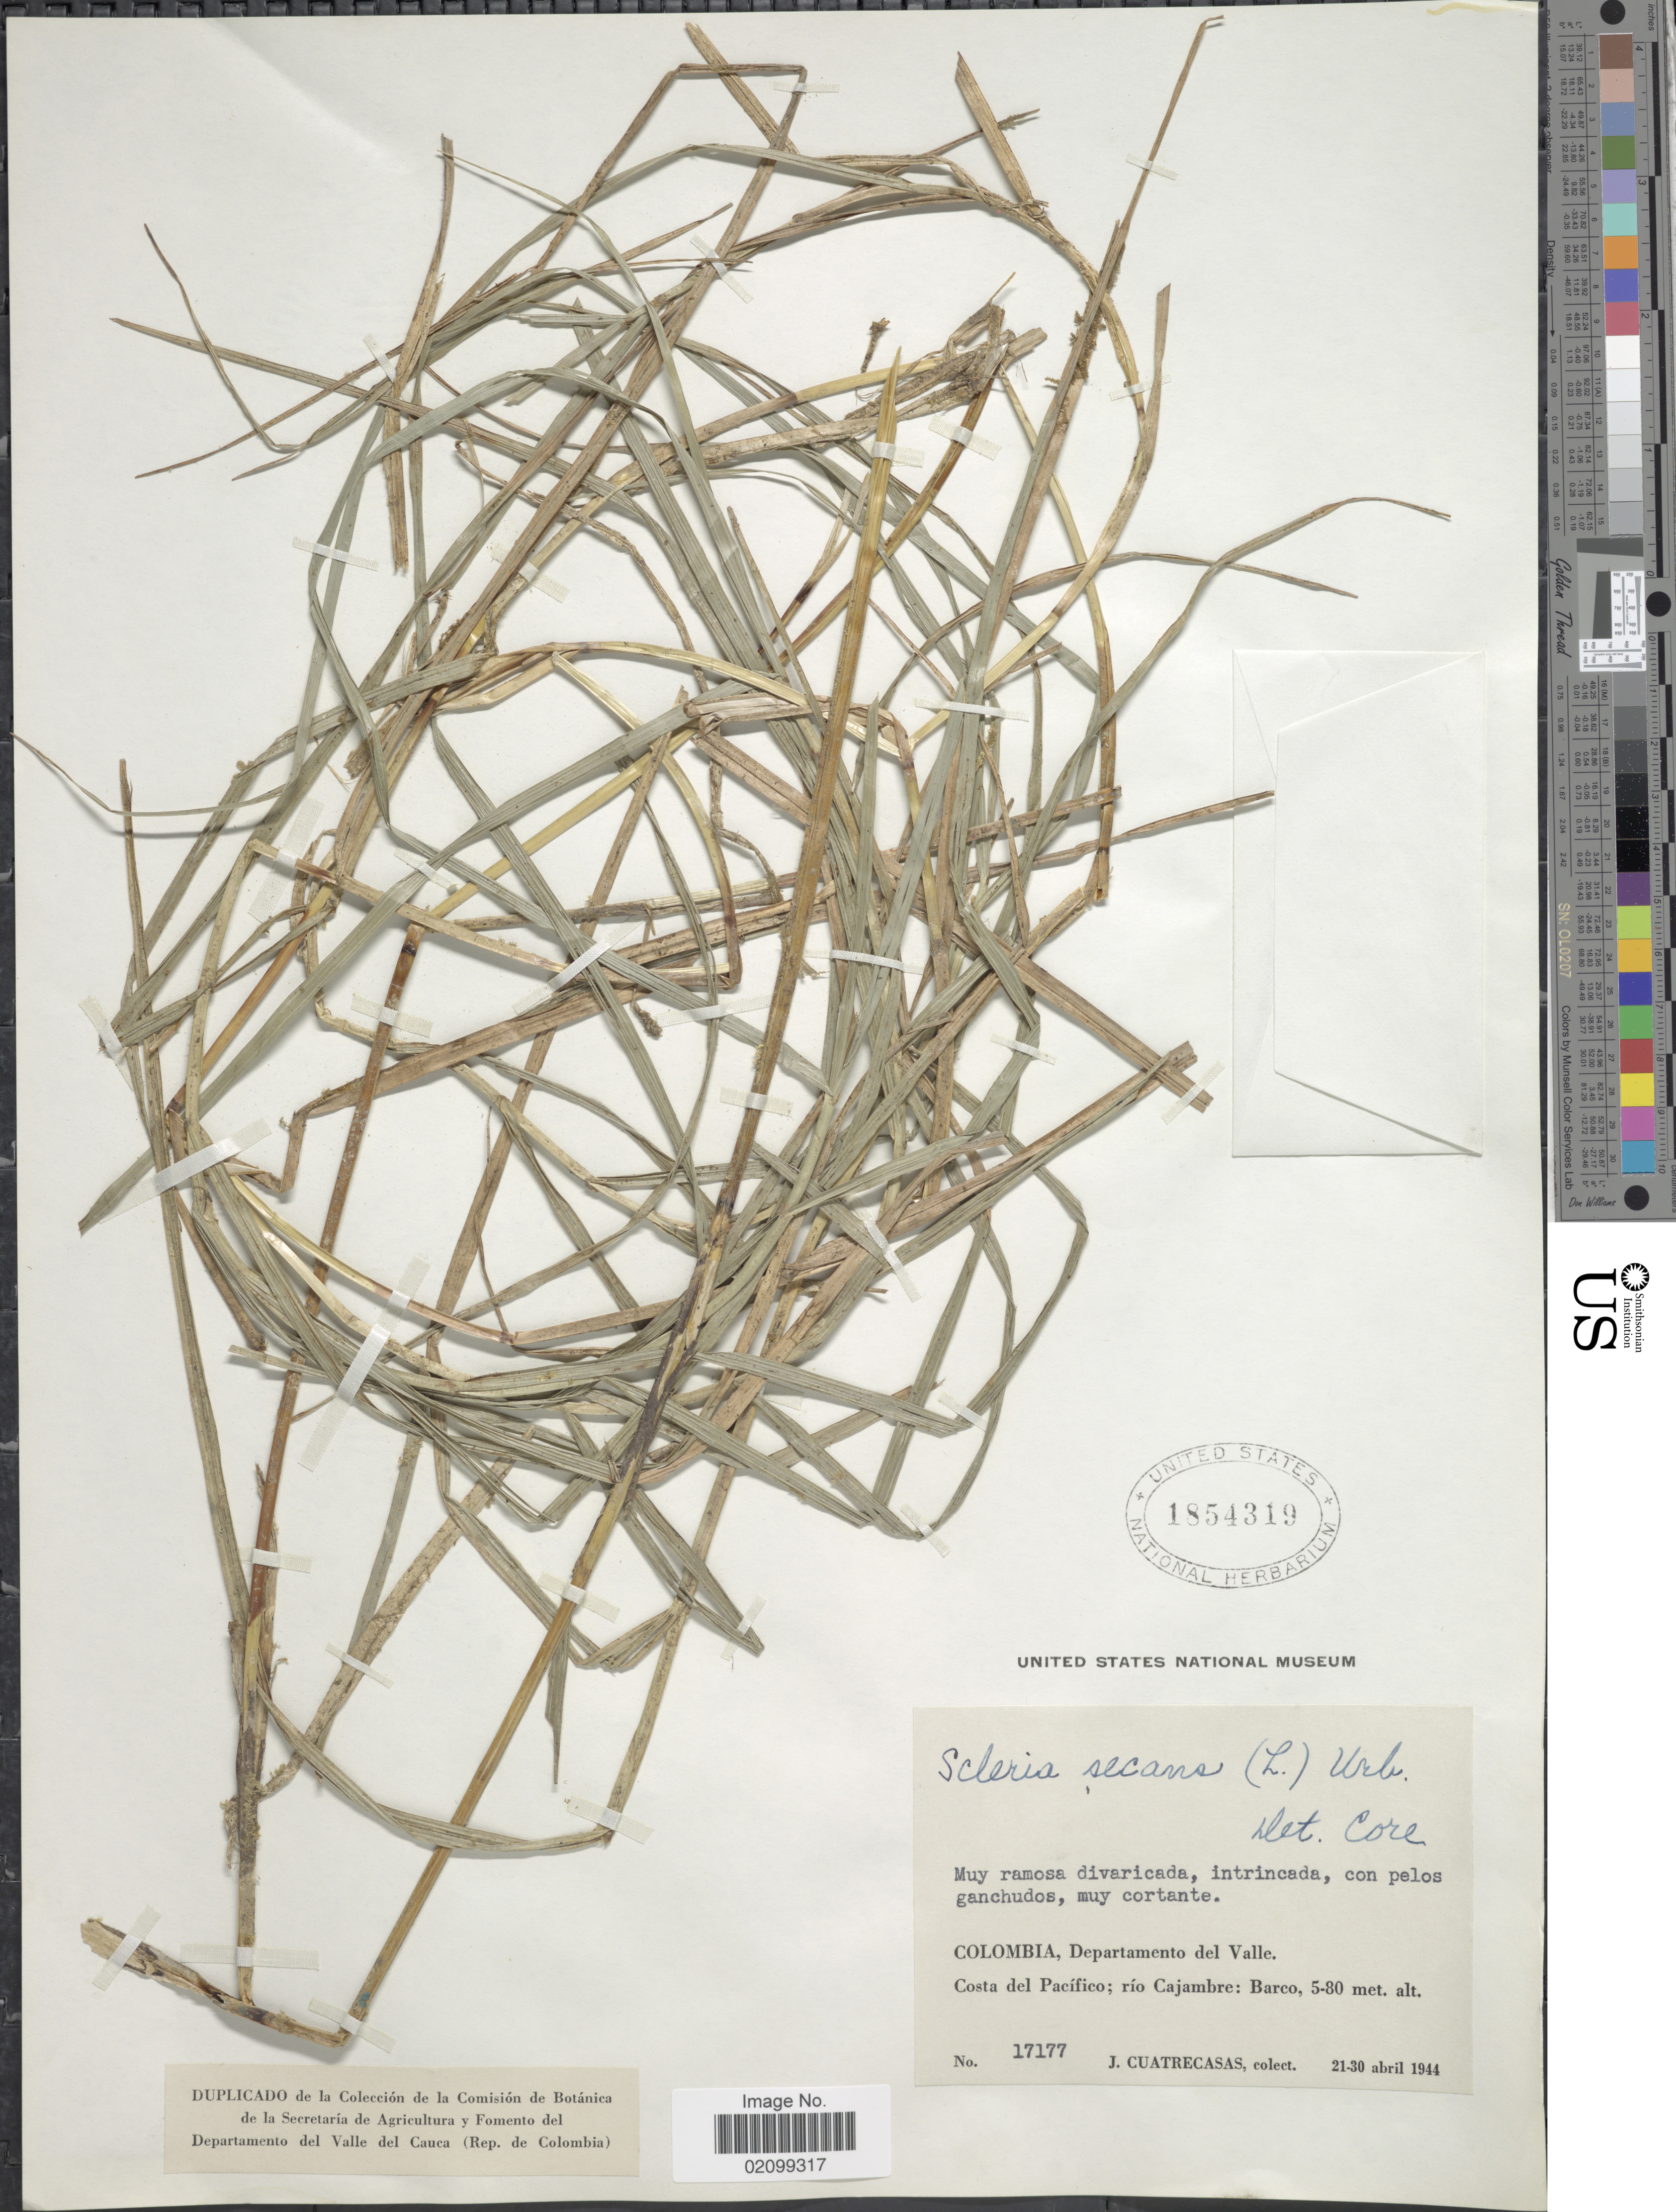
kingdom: Plantae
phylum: Tracheophyta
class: Liliopsida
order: Poales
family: Cyperaceae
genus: Scleria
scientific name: Scleria secans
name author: (L.) Urb.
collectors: J. Cuatrecasas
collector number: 17177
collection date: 1944-04-21/1944-04-30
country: Colombia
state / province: Valle del Cauca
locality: Colombia, Departamento del Valle. Costa del Pacifico; rio Cajambre: Barco.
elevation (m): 5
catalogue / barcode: US 1854319